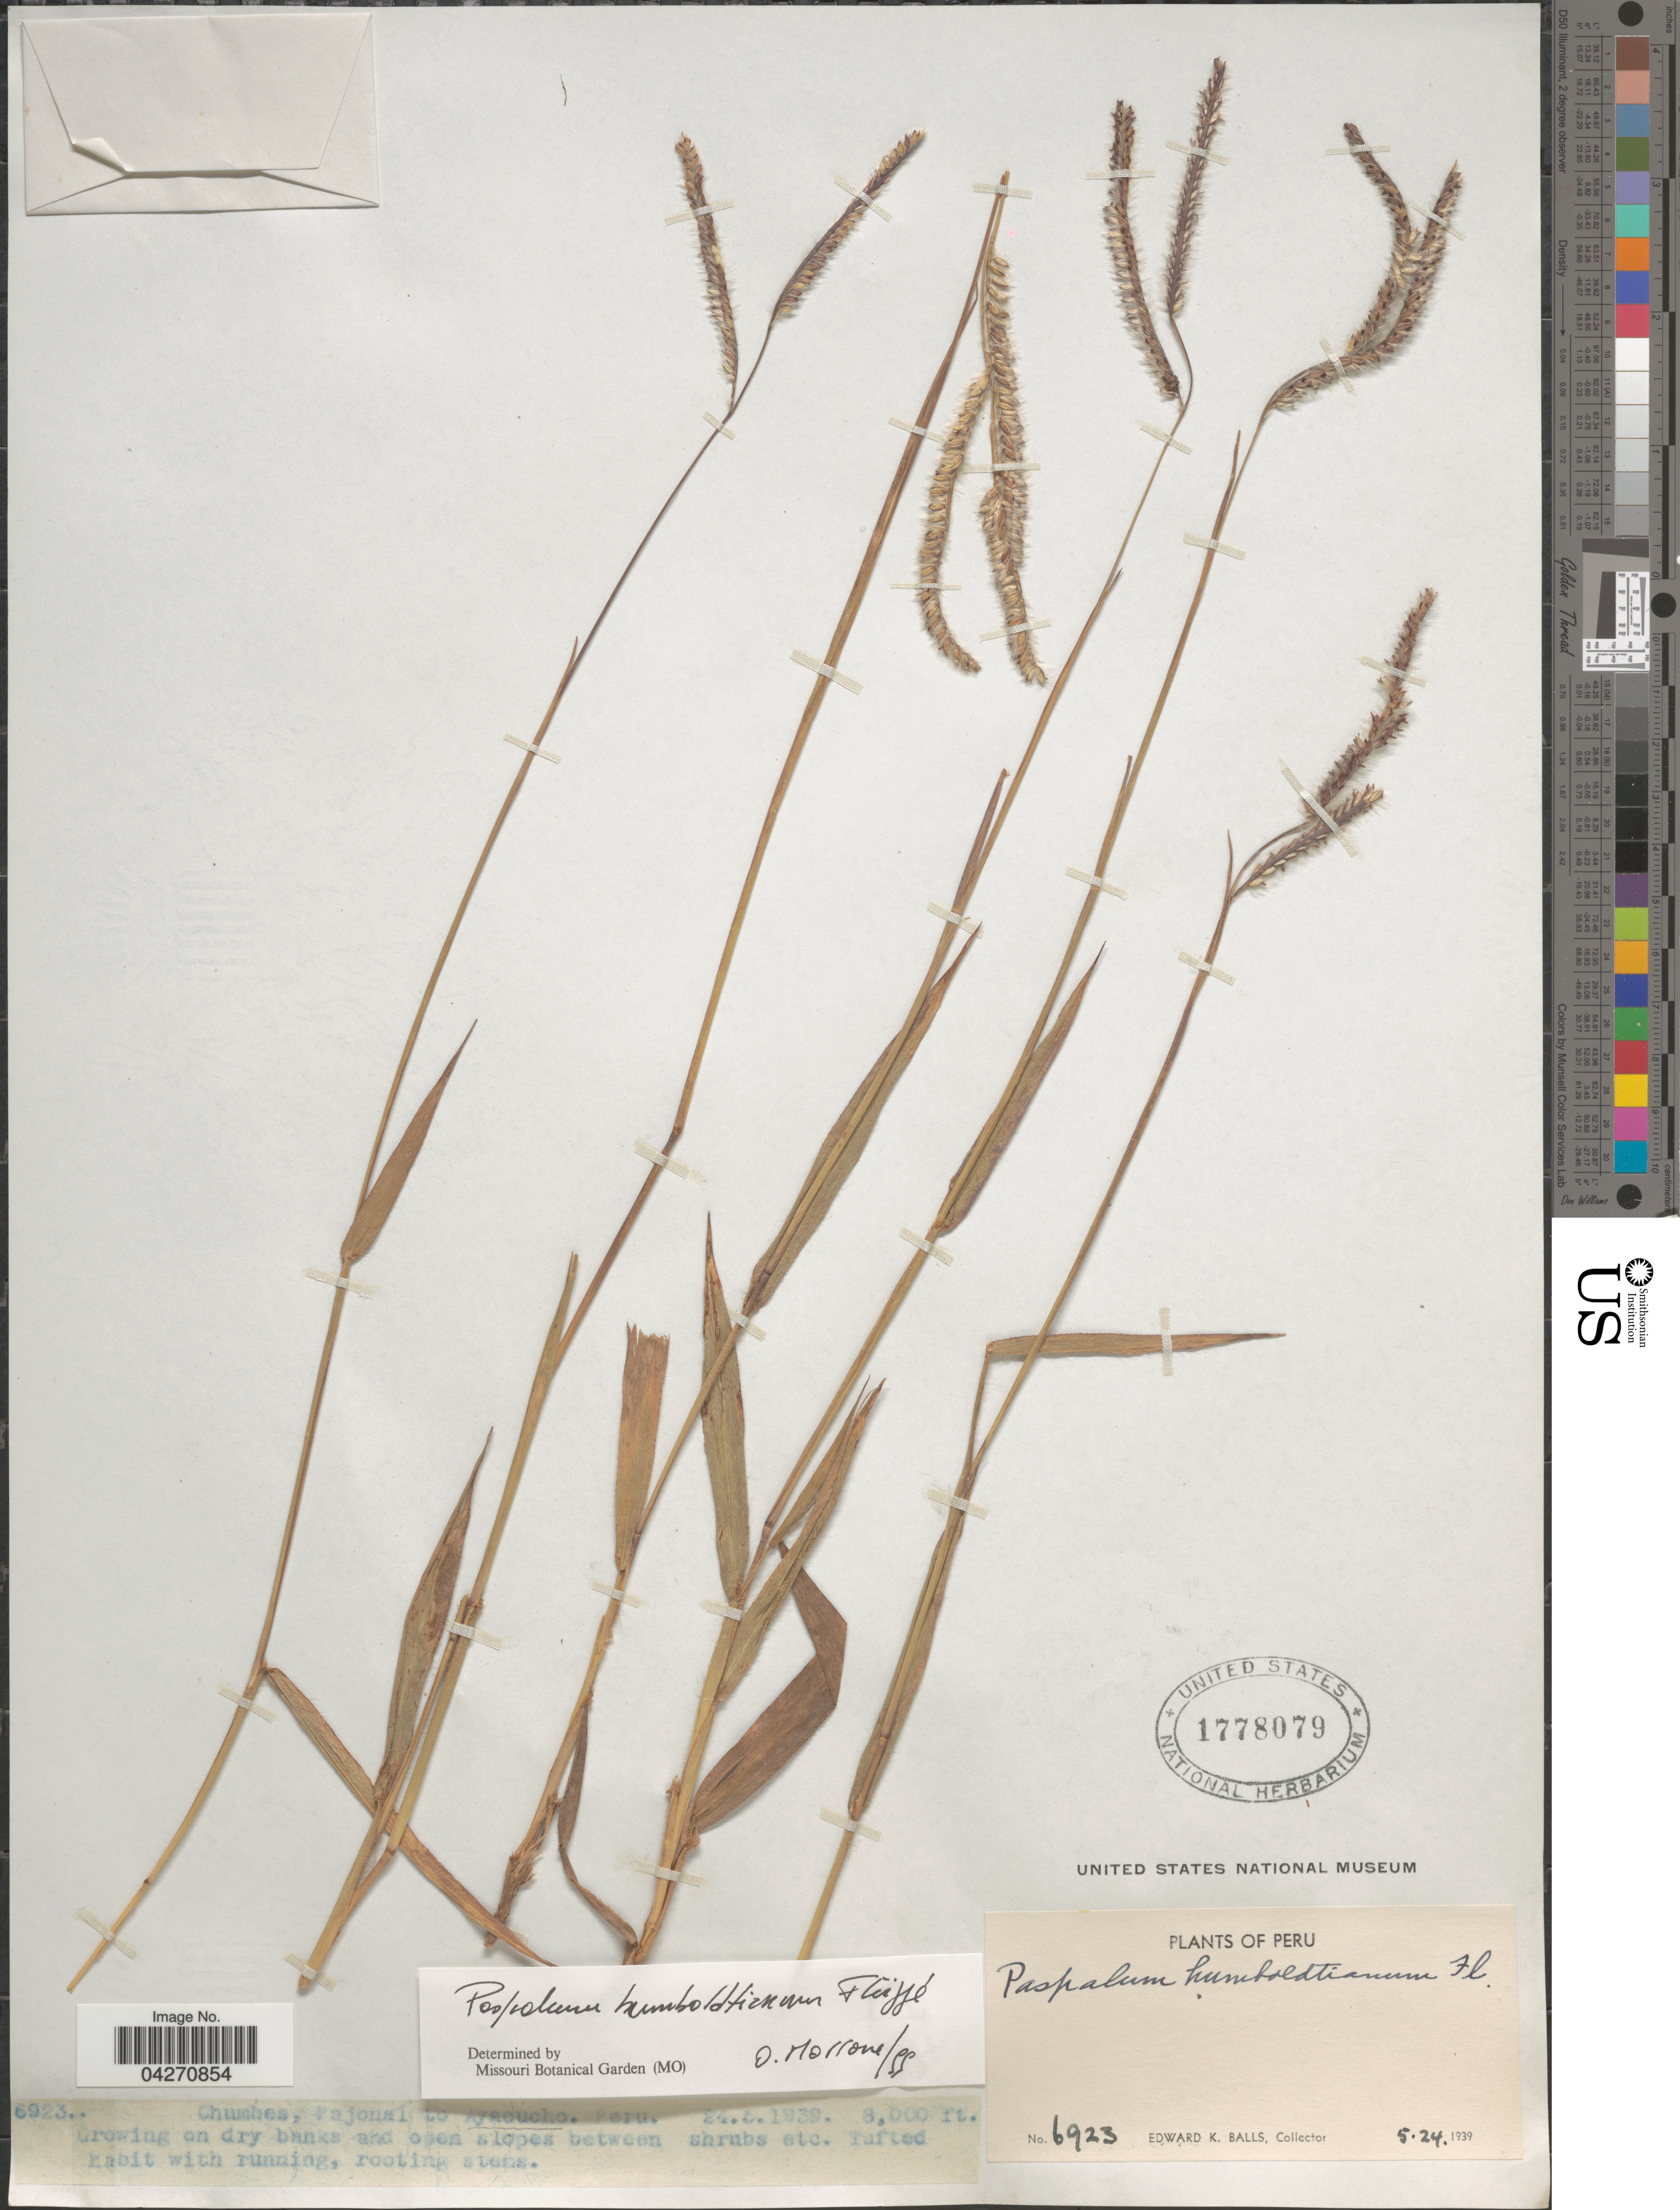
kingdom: Plantae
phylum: Tracheophyta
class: Liliopsida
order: Poales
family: Poaceae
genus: Paspalum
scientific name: Paspalum humboldtianum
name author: Flüggé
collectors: E. K. Balls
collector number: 6923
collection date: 1939-05-24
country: Peru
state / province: Ayacucho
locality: Chumbes, rajonal to Ayacucho.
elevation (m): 914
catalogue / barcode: US 1778079